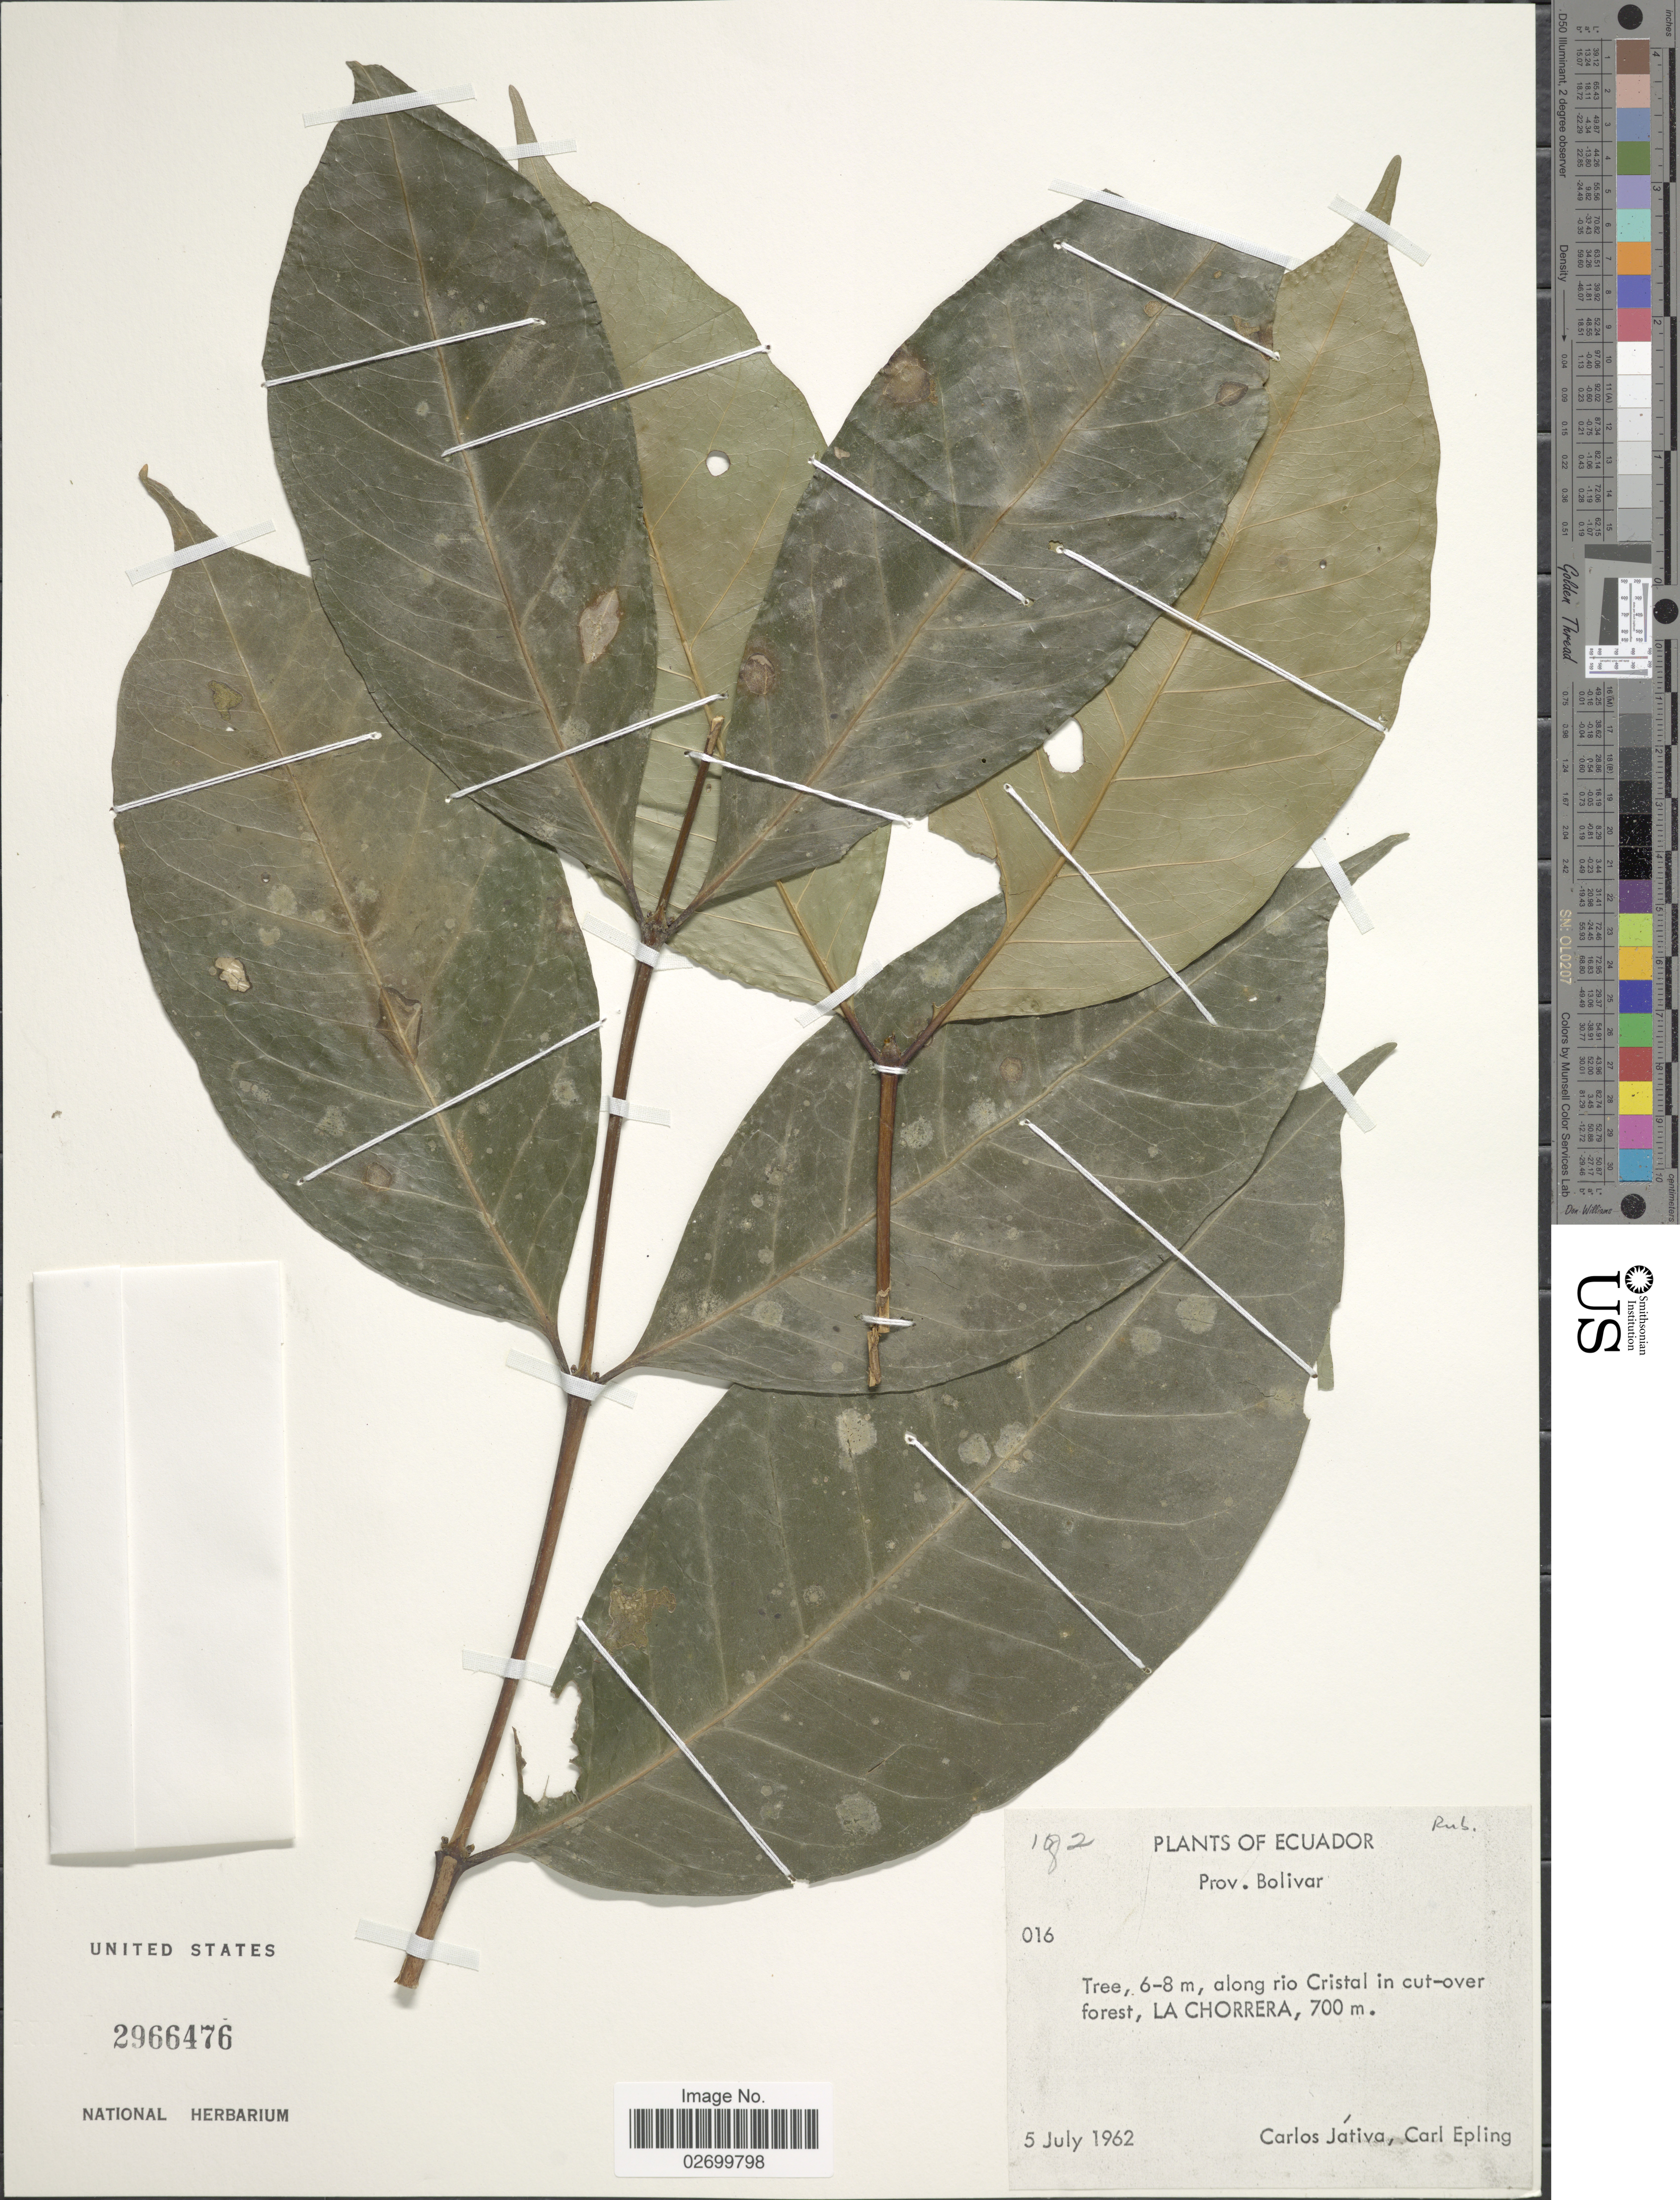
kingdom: Plantae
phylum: Tracheophyta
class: Magnoliopsida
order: Gentianales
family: Rubiaceae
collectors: C. D. Játiva & C. C. Epling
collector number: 016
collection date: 1962-07-05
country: Ecuador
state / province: Bolívar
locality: Along rio Cristal in cut-over forest, La Chorrera.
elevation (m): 700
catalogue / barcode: US 2966476